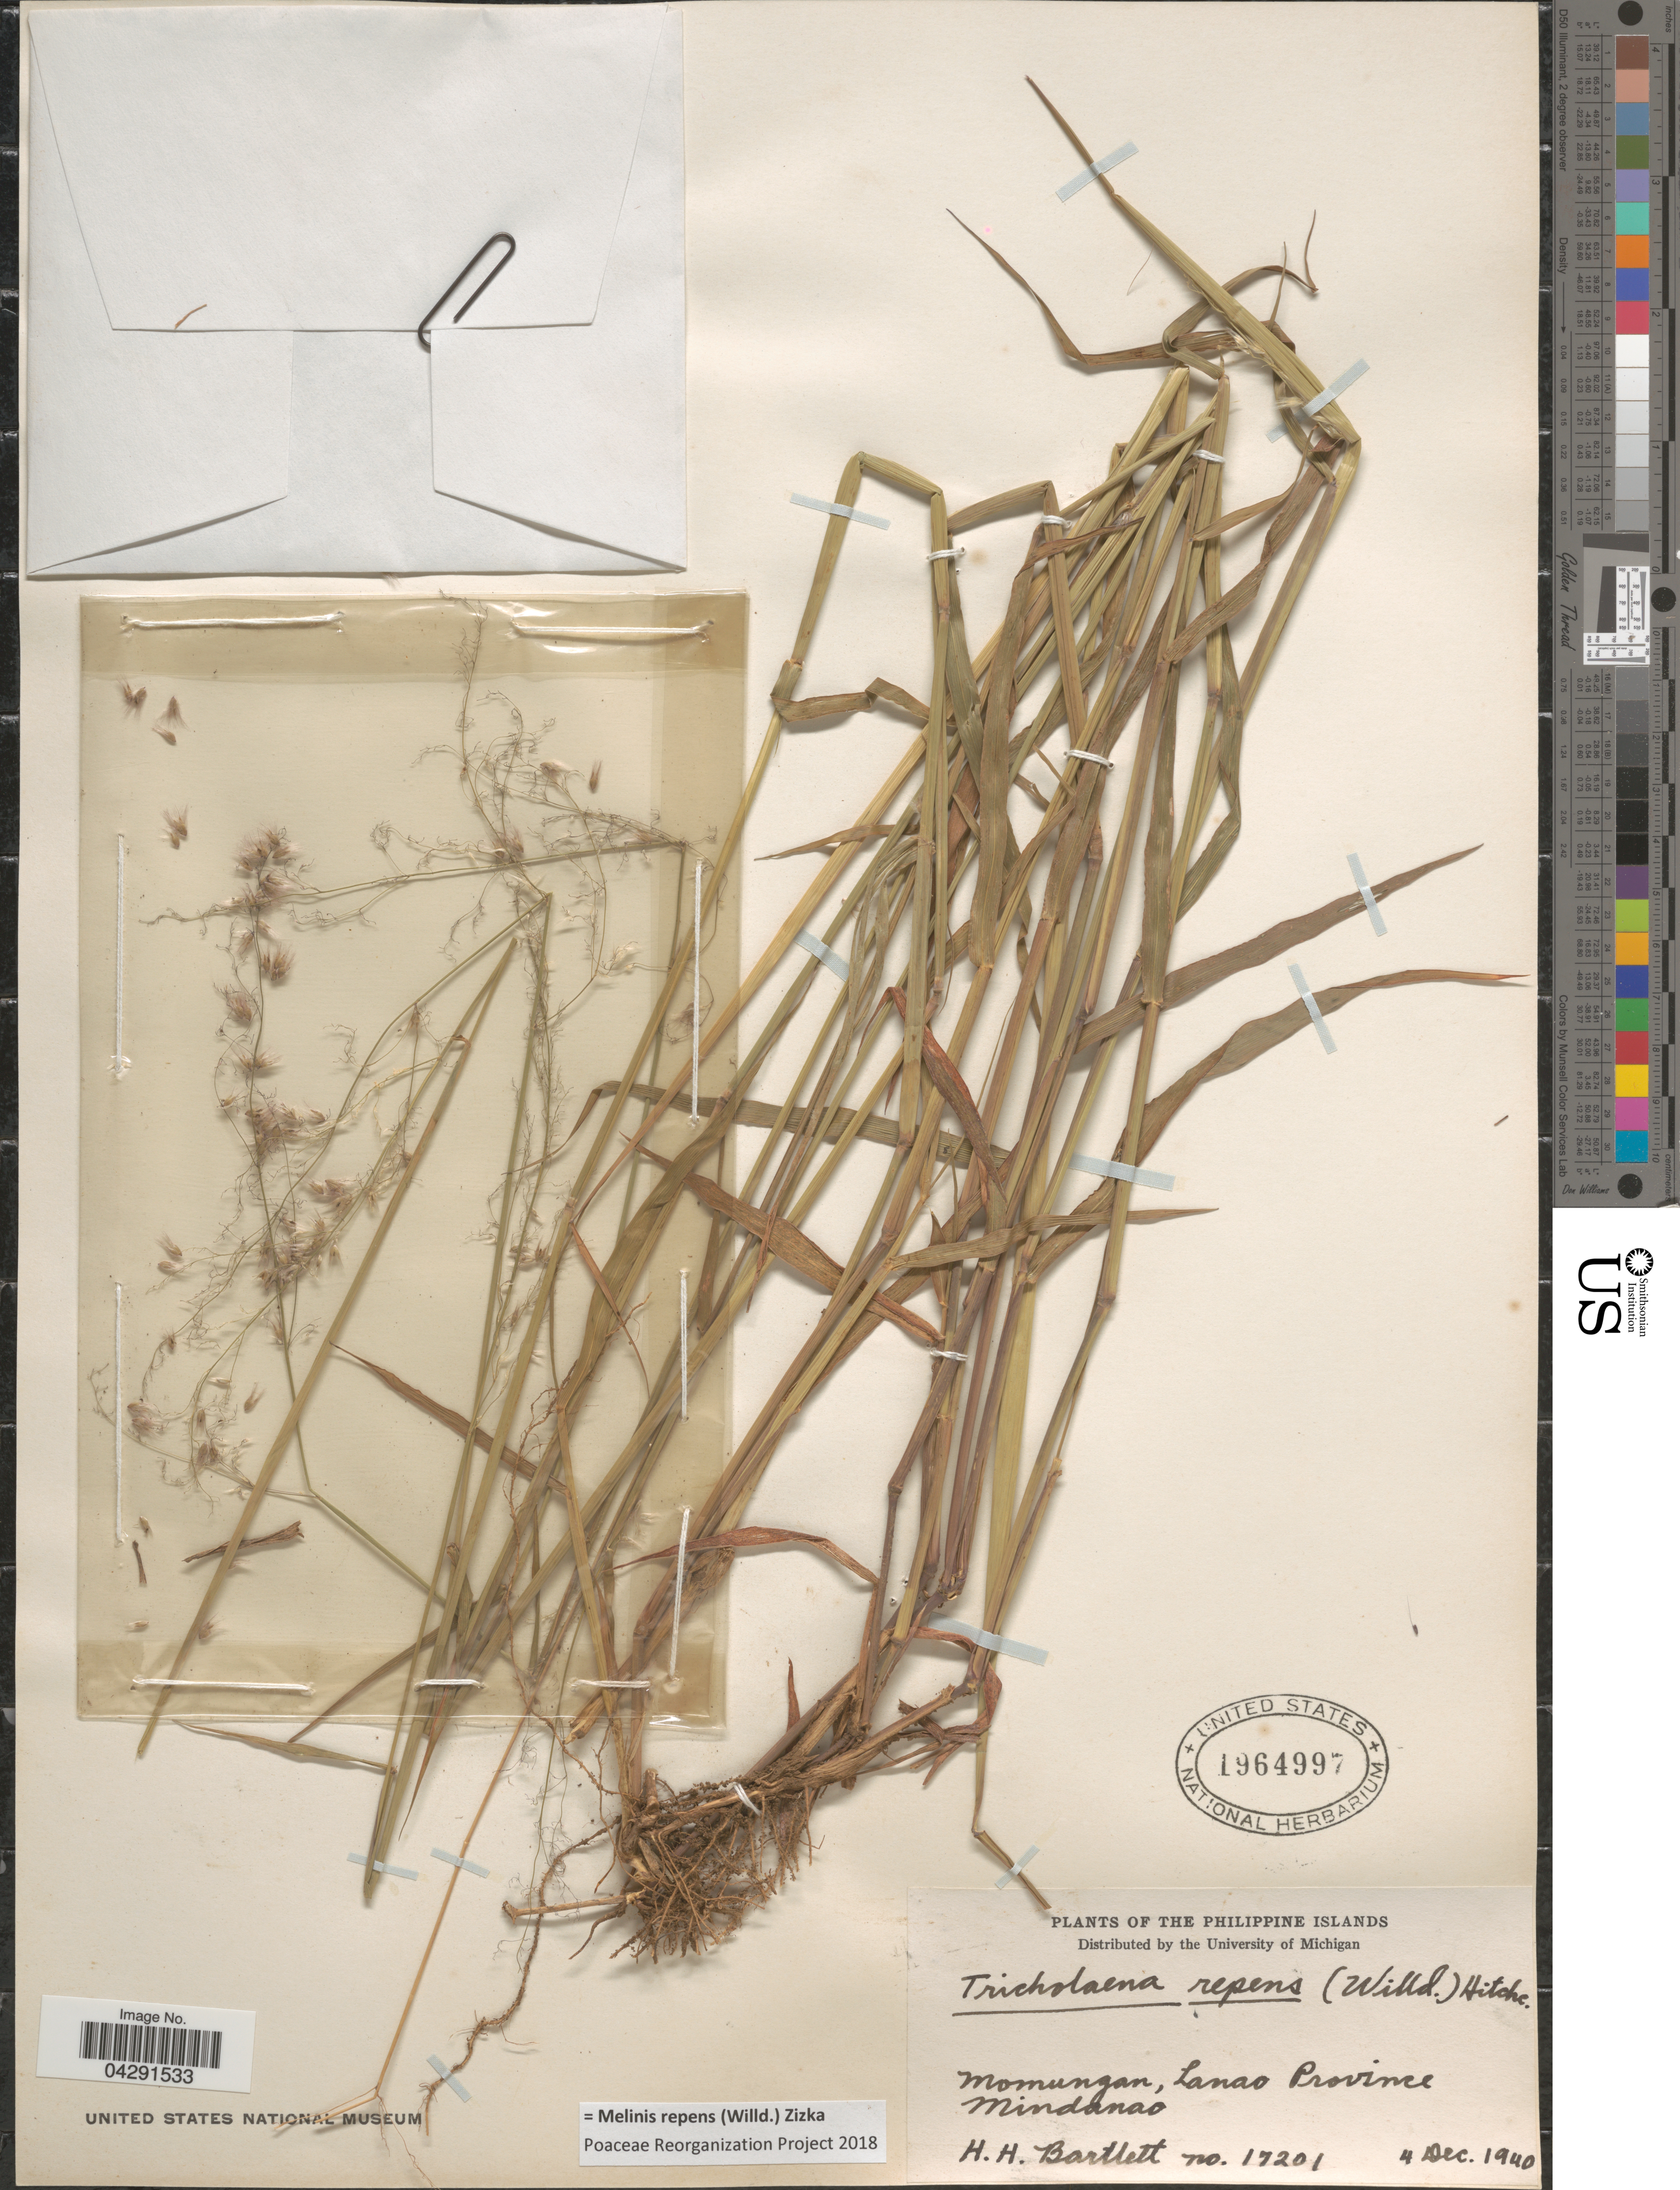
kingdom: Plantae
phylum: Tracheophyta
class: Liliopsida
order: Poales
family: Poaceae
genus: Melinis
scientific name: Melinis repens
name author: (Willd.) Zizka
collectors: H. H. Bartlett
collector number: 17201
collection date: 1940-12-04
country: Philippines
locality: Philippine Islands. Momungan, Lanao Province, Mindanao.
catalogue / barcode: US 1964997